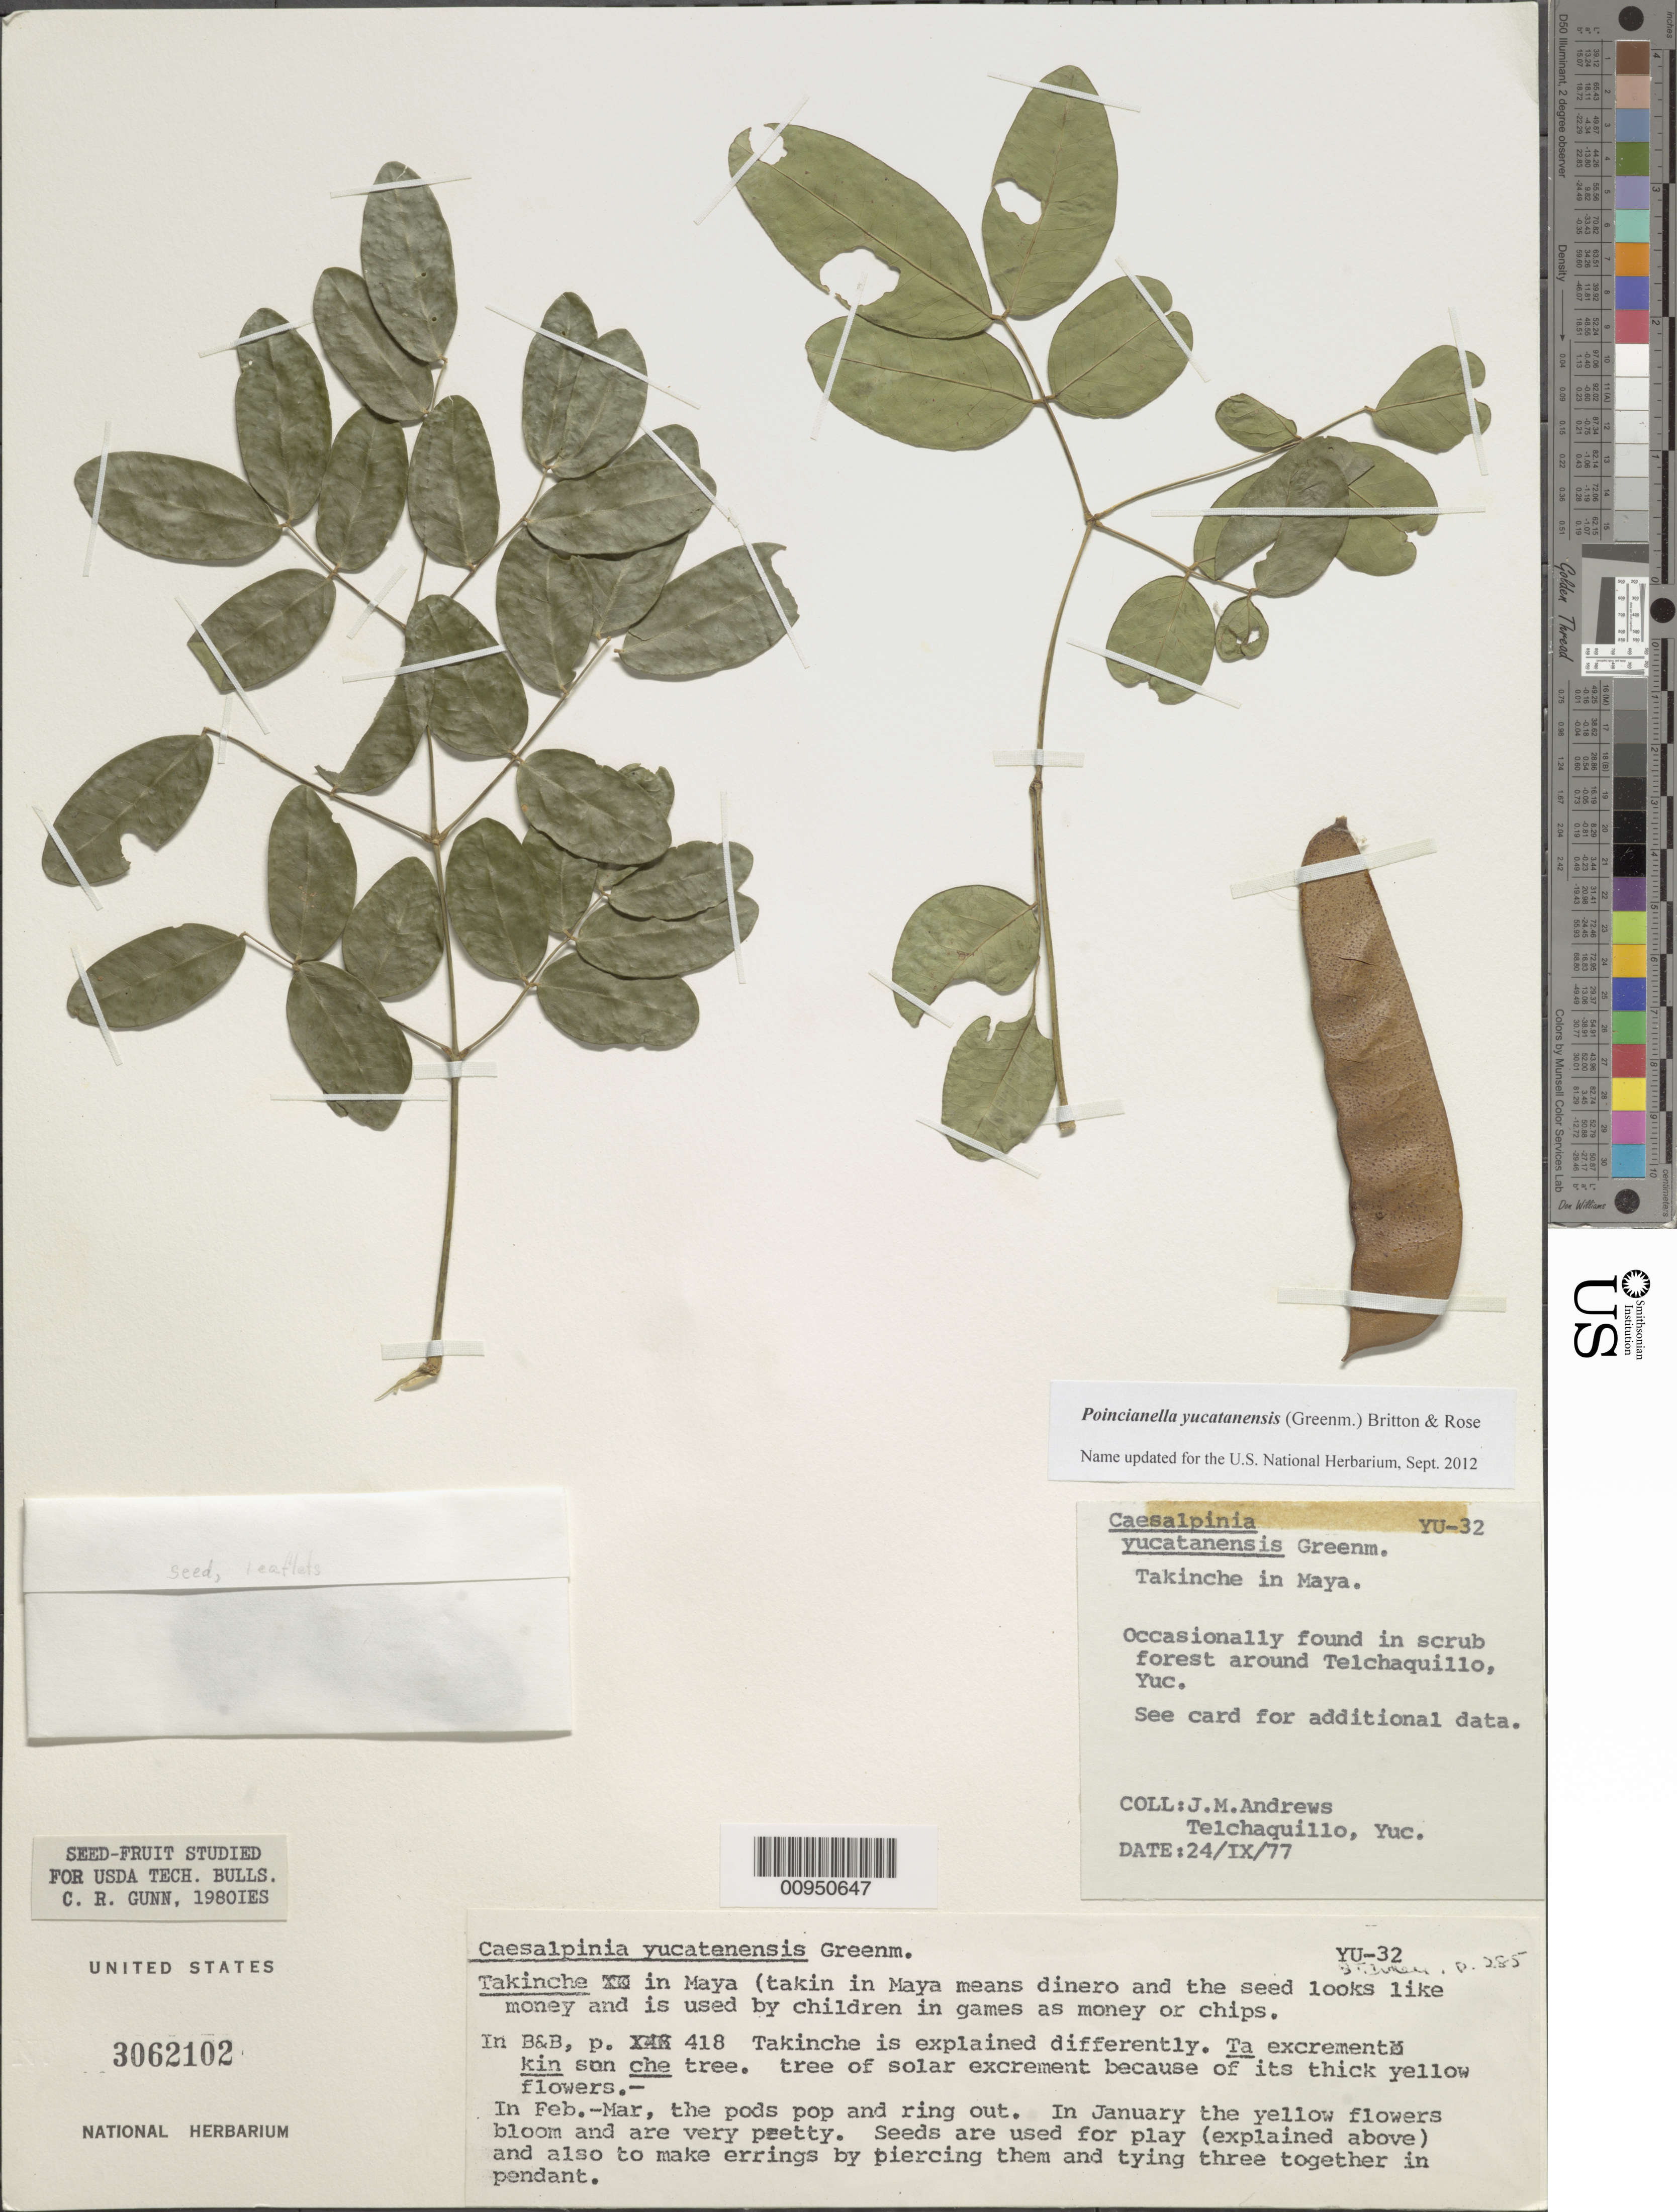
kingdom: Plantae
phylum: Tracheophyta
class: Magnoliopsida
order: Fabales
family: Fabaceae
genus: Erythrostemon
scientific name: Erythrostemon yucatanensis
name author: (Greenm.) Gagnon & G.P. Lewis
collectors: J. M. Andrews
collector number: YU-32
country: Mexico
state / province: Yucatán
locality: Telchaquillo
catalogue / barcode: US 3062102